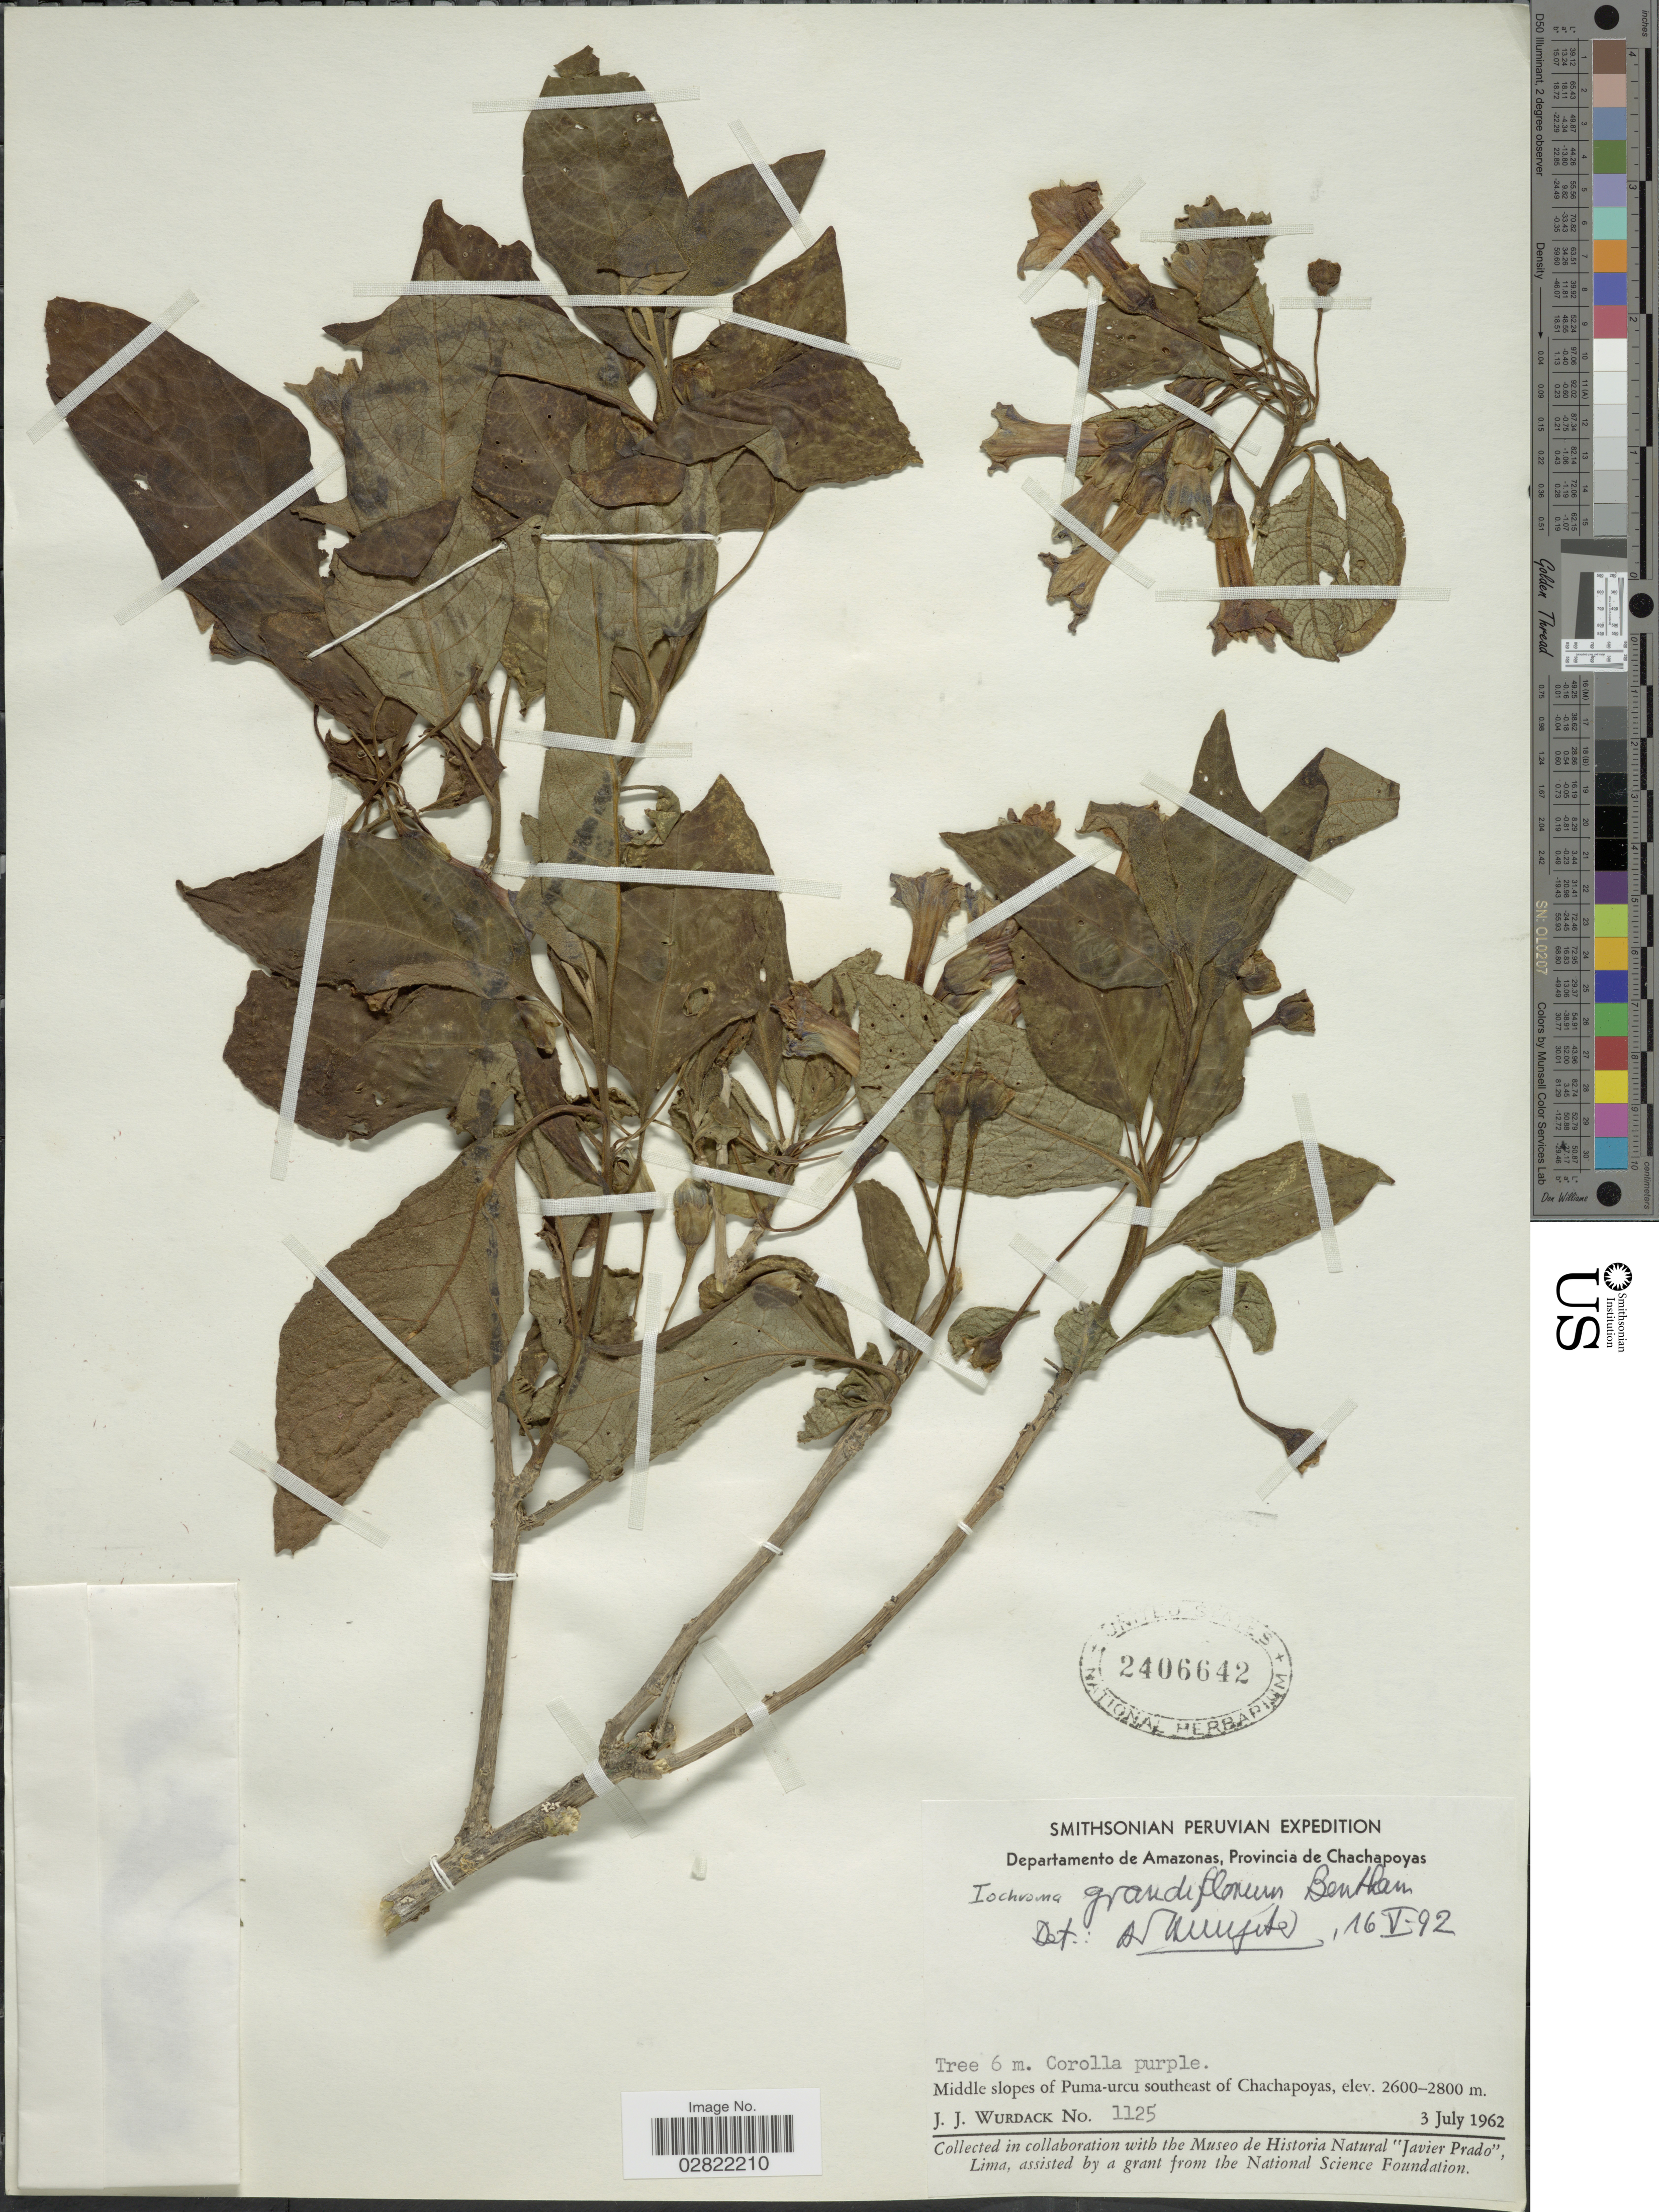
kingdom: Plantae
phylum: Tracheophyta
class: Magnoliopsida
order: Solanales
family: Solanaceae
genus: Iochroma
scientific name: Iochroma grandiflorum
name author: Benth.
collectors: J. J. Wurdack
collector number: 1125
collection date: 1962-07-03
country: Peru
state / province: Amazonas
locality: Departamento de Amazonas, Provincia de Chachapoyas, Middle slopes of Puma-urcu southeast of Chachapoyas.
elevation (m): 2600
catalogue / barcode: US 2406642